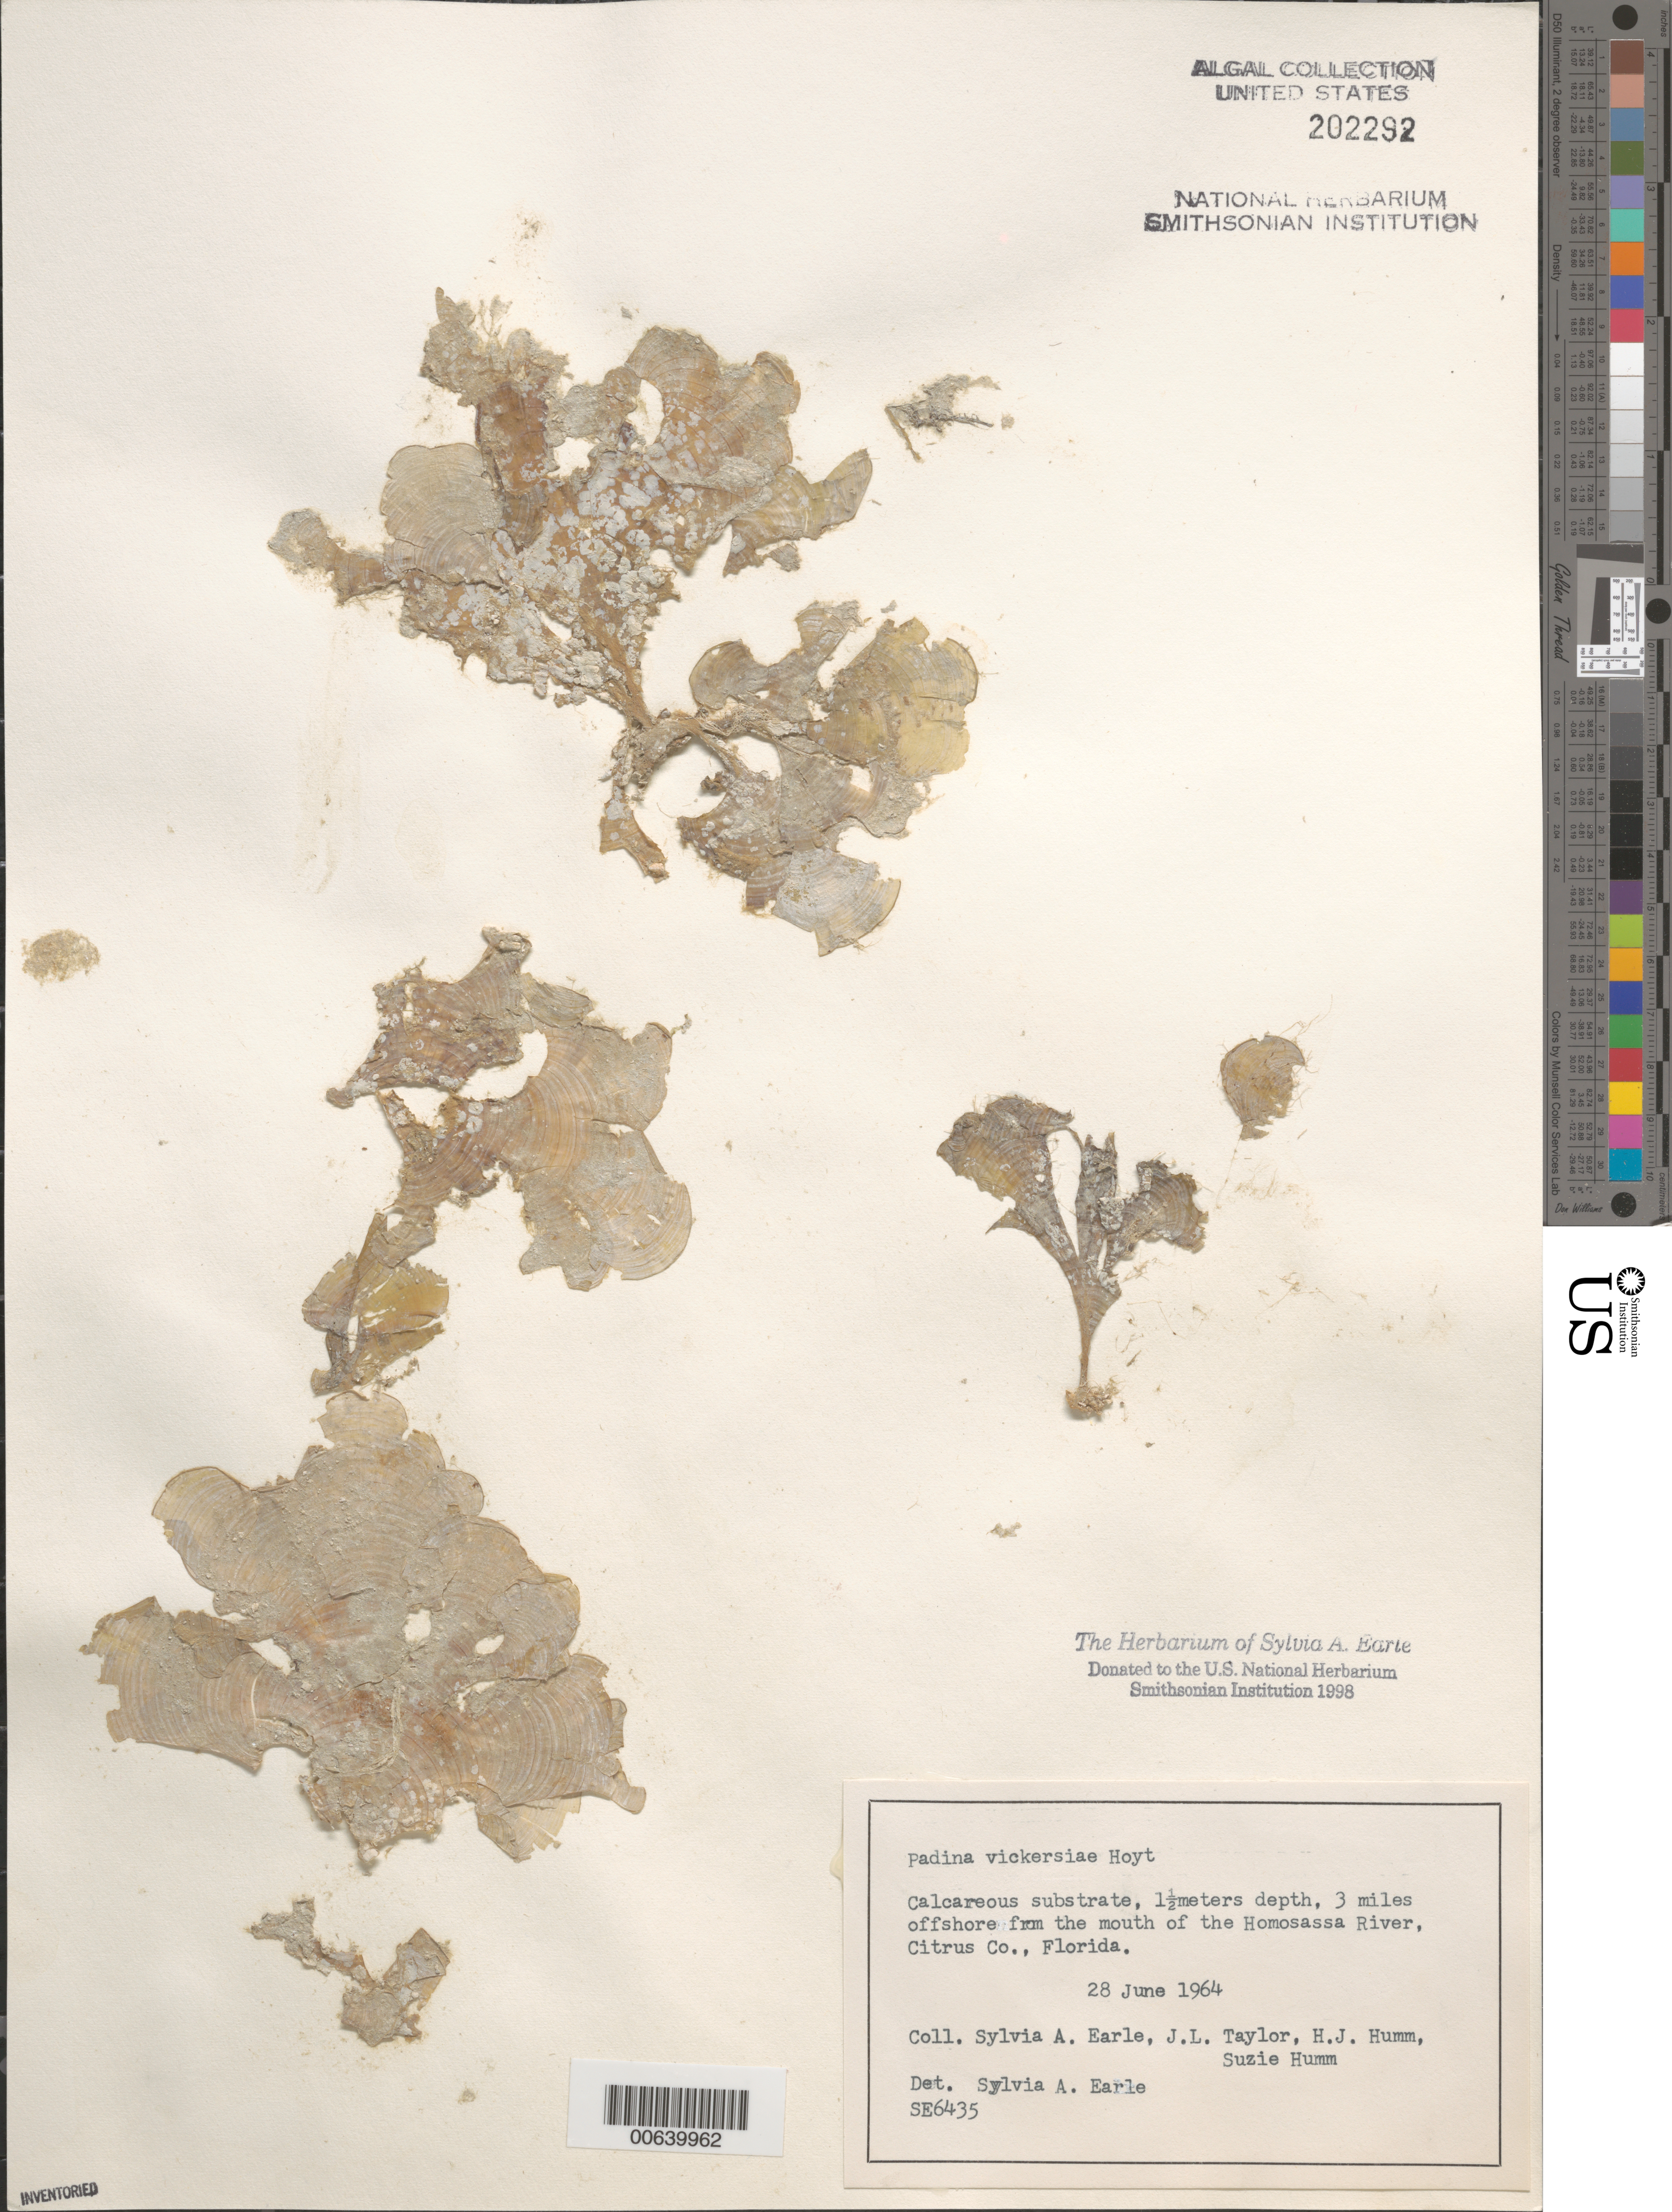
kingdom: Chromista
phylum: Ochrophyta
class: Phaeophyceae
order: Dictyotales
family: Dictyotaceae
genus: Padina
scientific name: Padina gymnospora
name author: (Kütz.) O.G. Sond.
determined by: Algae name updating Project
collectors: S. A. Earle, J. L. Taylor, H. J. Humm & S. Humm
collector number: SE 6435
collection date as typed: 28 Jun 1964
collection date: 1964-06-28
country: United States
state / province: Florida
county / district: Citrus County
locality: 3 miles off Homosassa River mouth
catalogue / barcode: US 202292